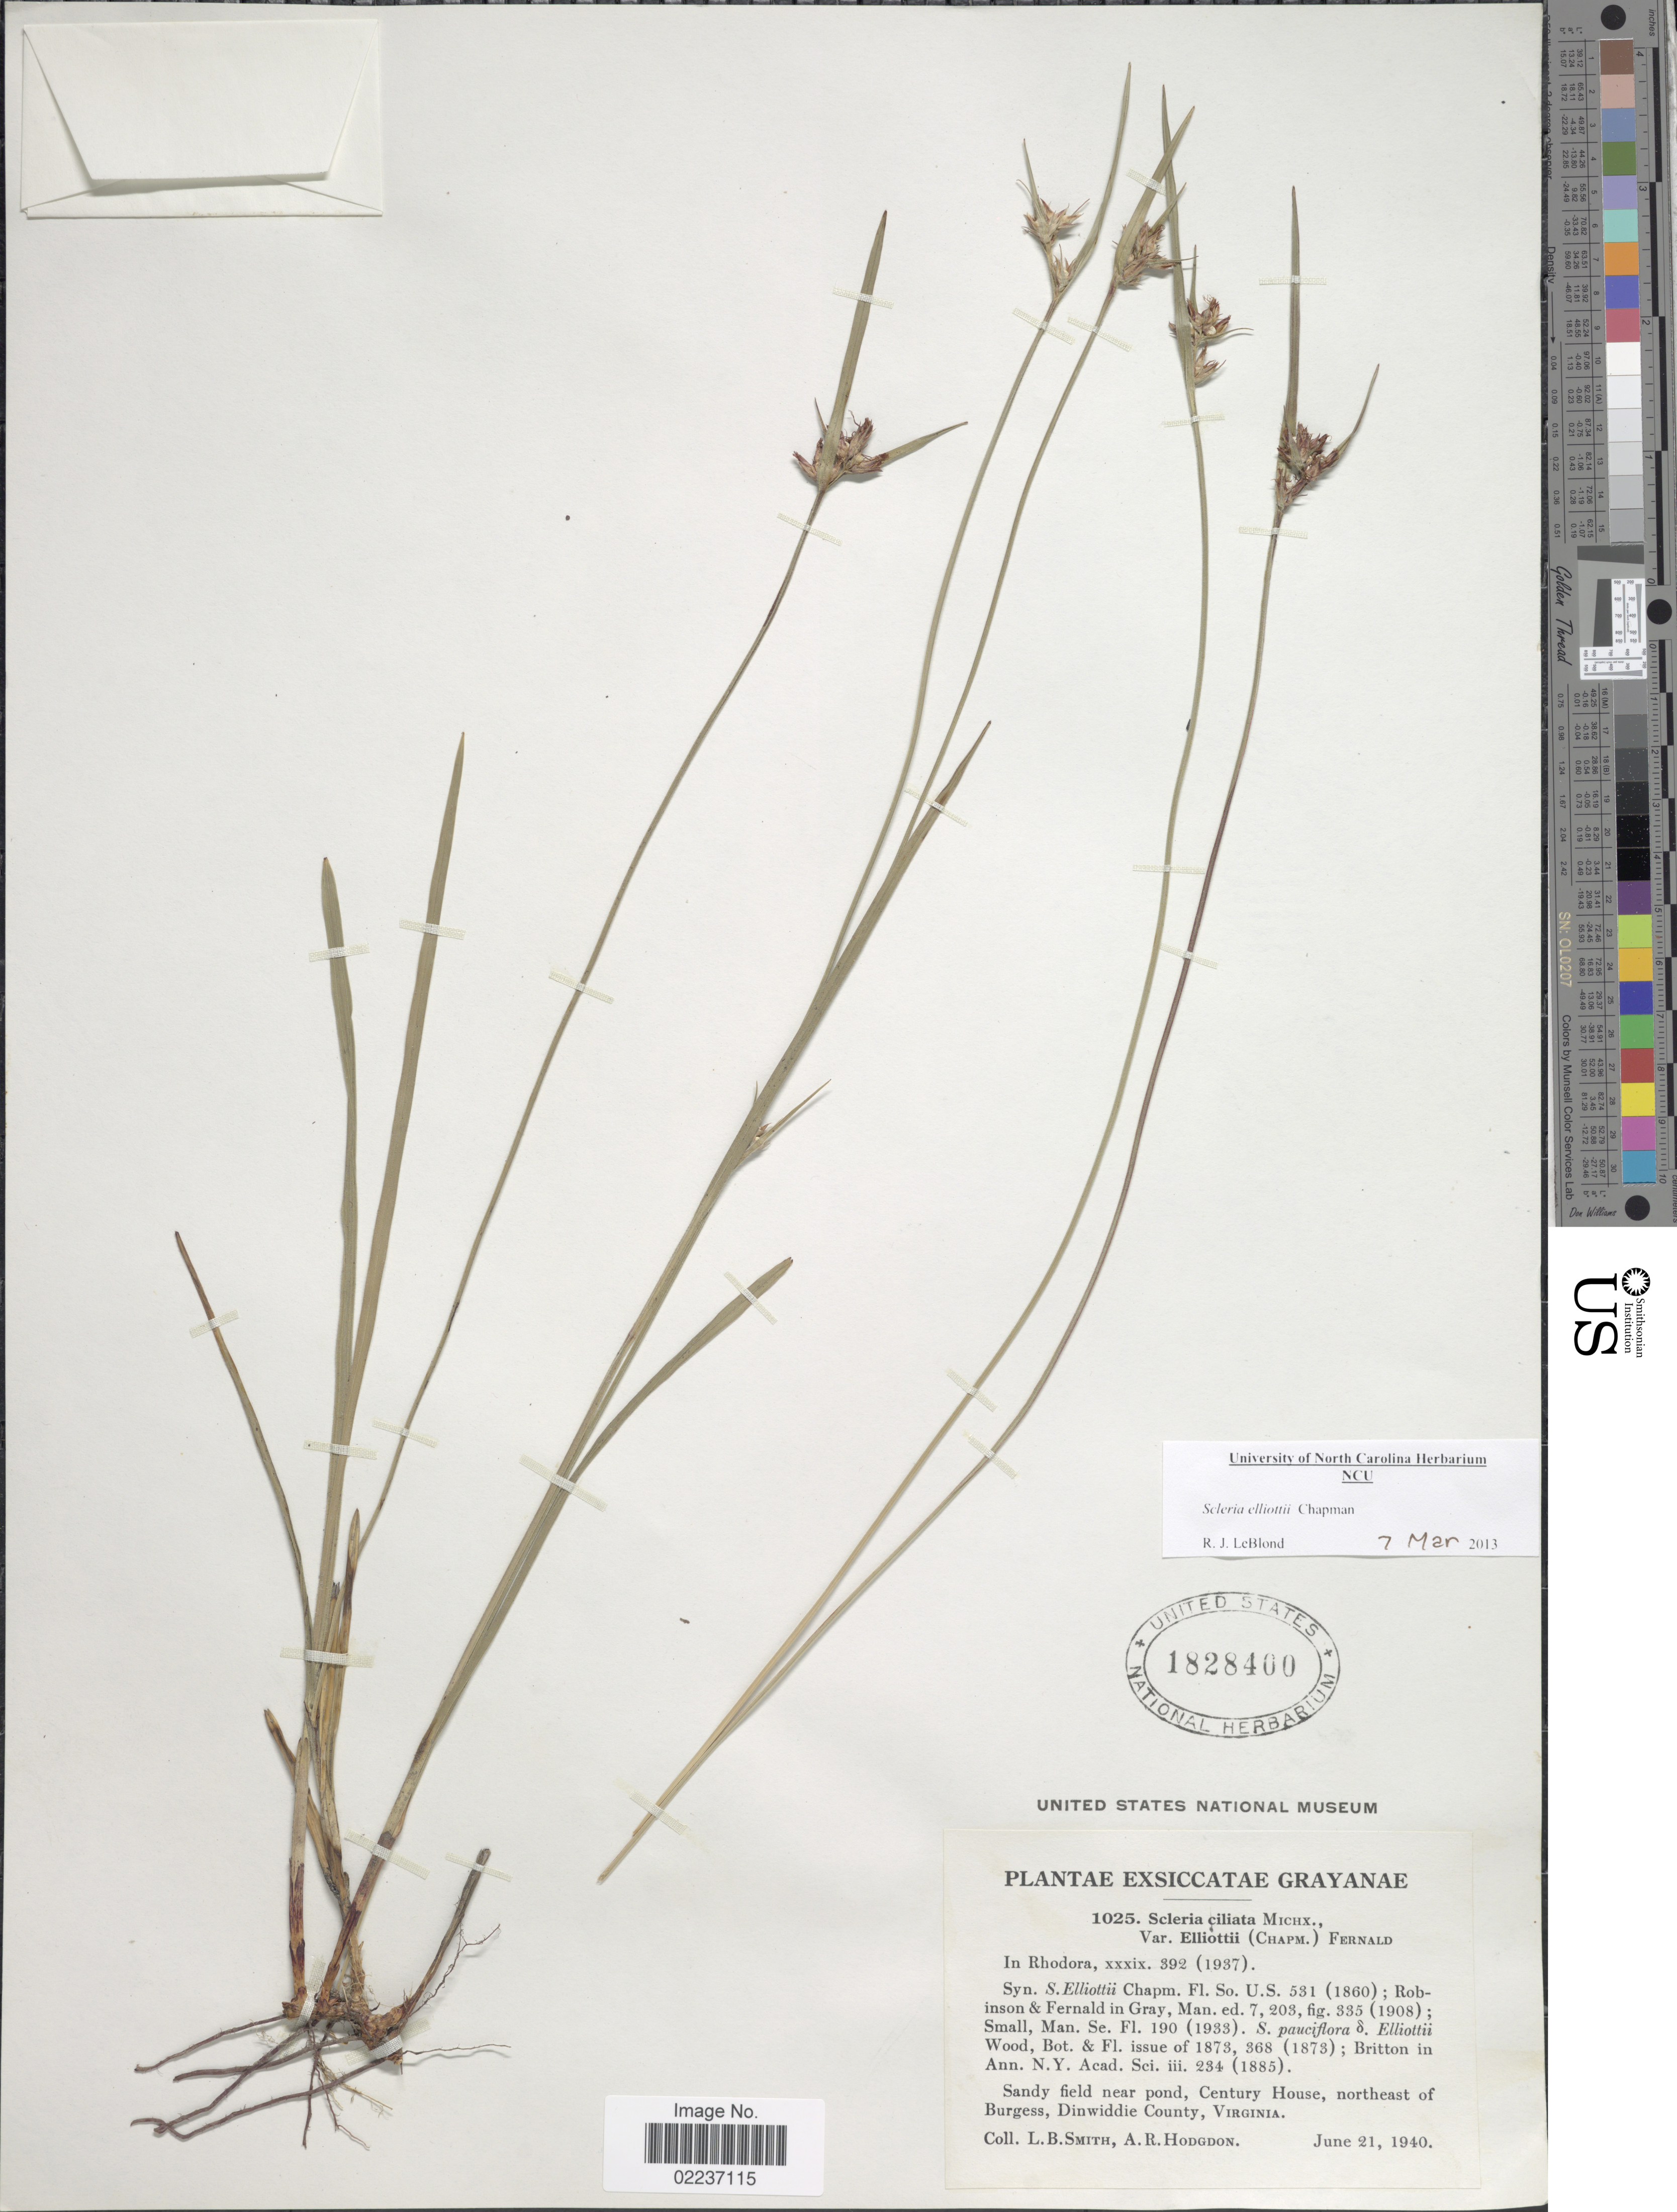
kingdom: Plantae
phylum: Tracheophyta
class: Liliopsida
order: Poales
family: Cyperaceae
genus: Scleria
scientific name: Scleria ciliata var. elliottii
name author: (Chapm.) Fernald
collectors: L. Smith & A. R. Hodgdon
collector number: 1025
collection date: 1940-06-21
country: United States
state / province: Virginia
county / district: Dinwiddie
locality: Sandy field near pond, Century House, northeast of Burgess, Dinwiddie County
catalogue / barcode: US 1828400